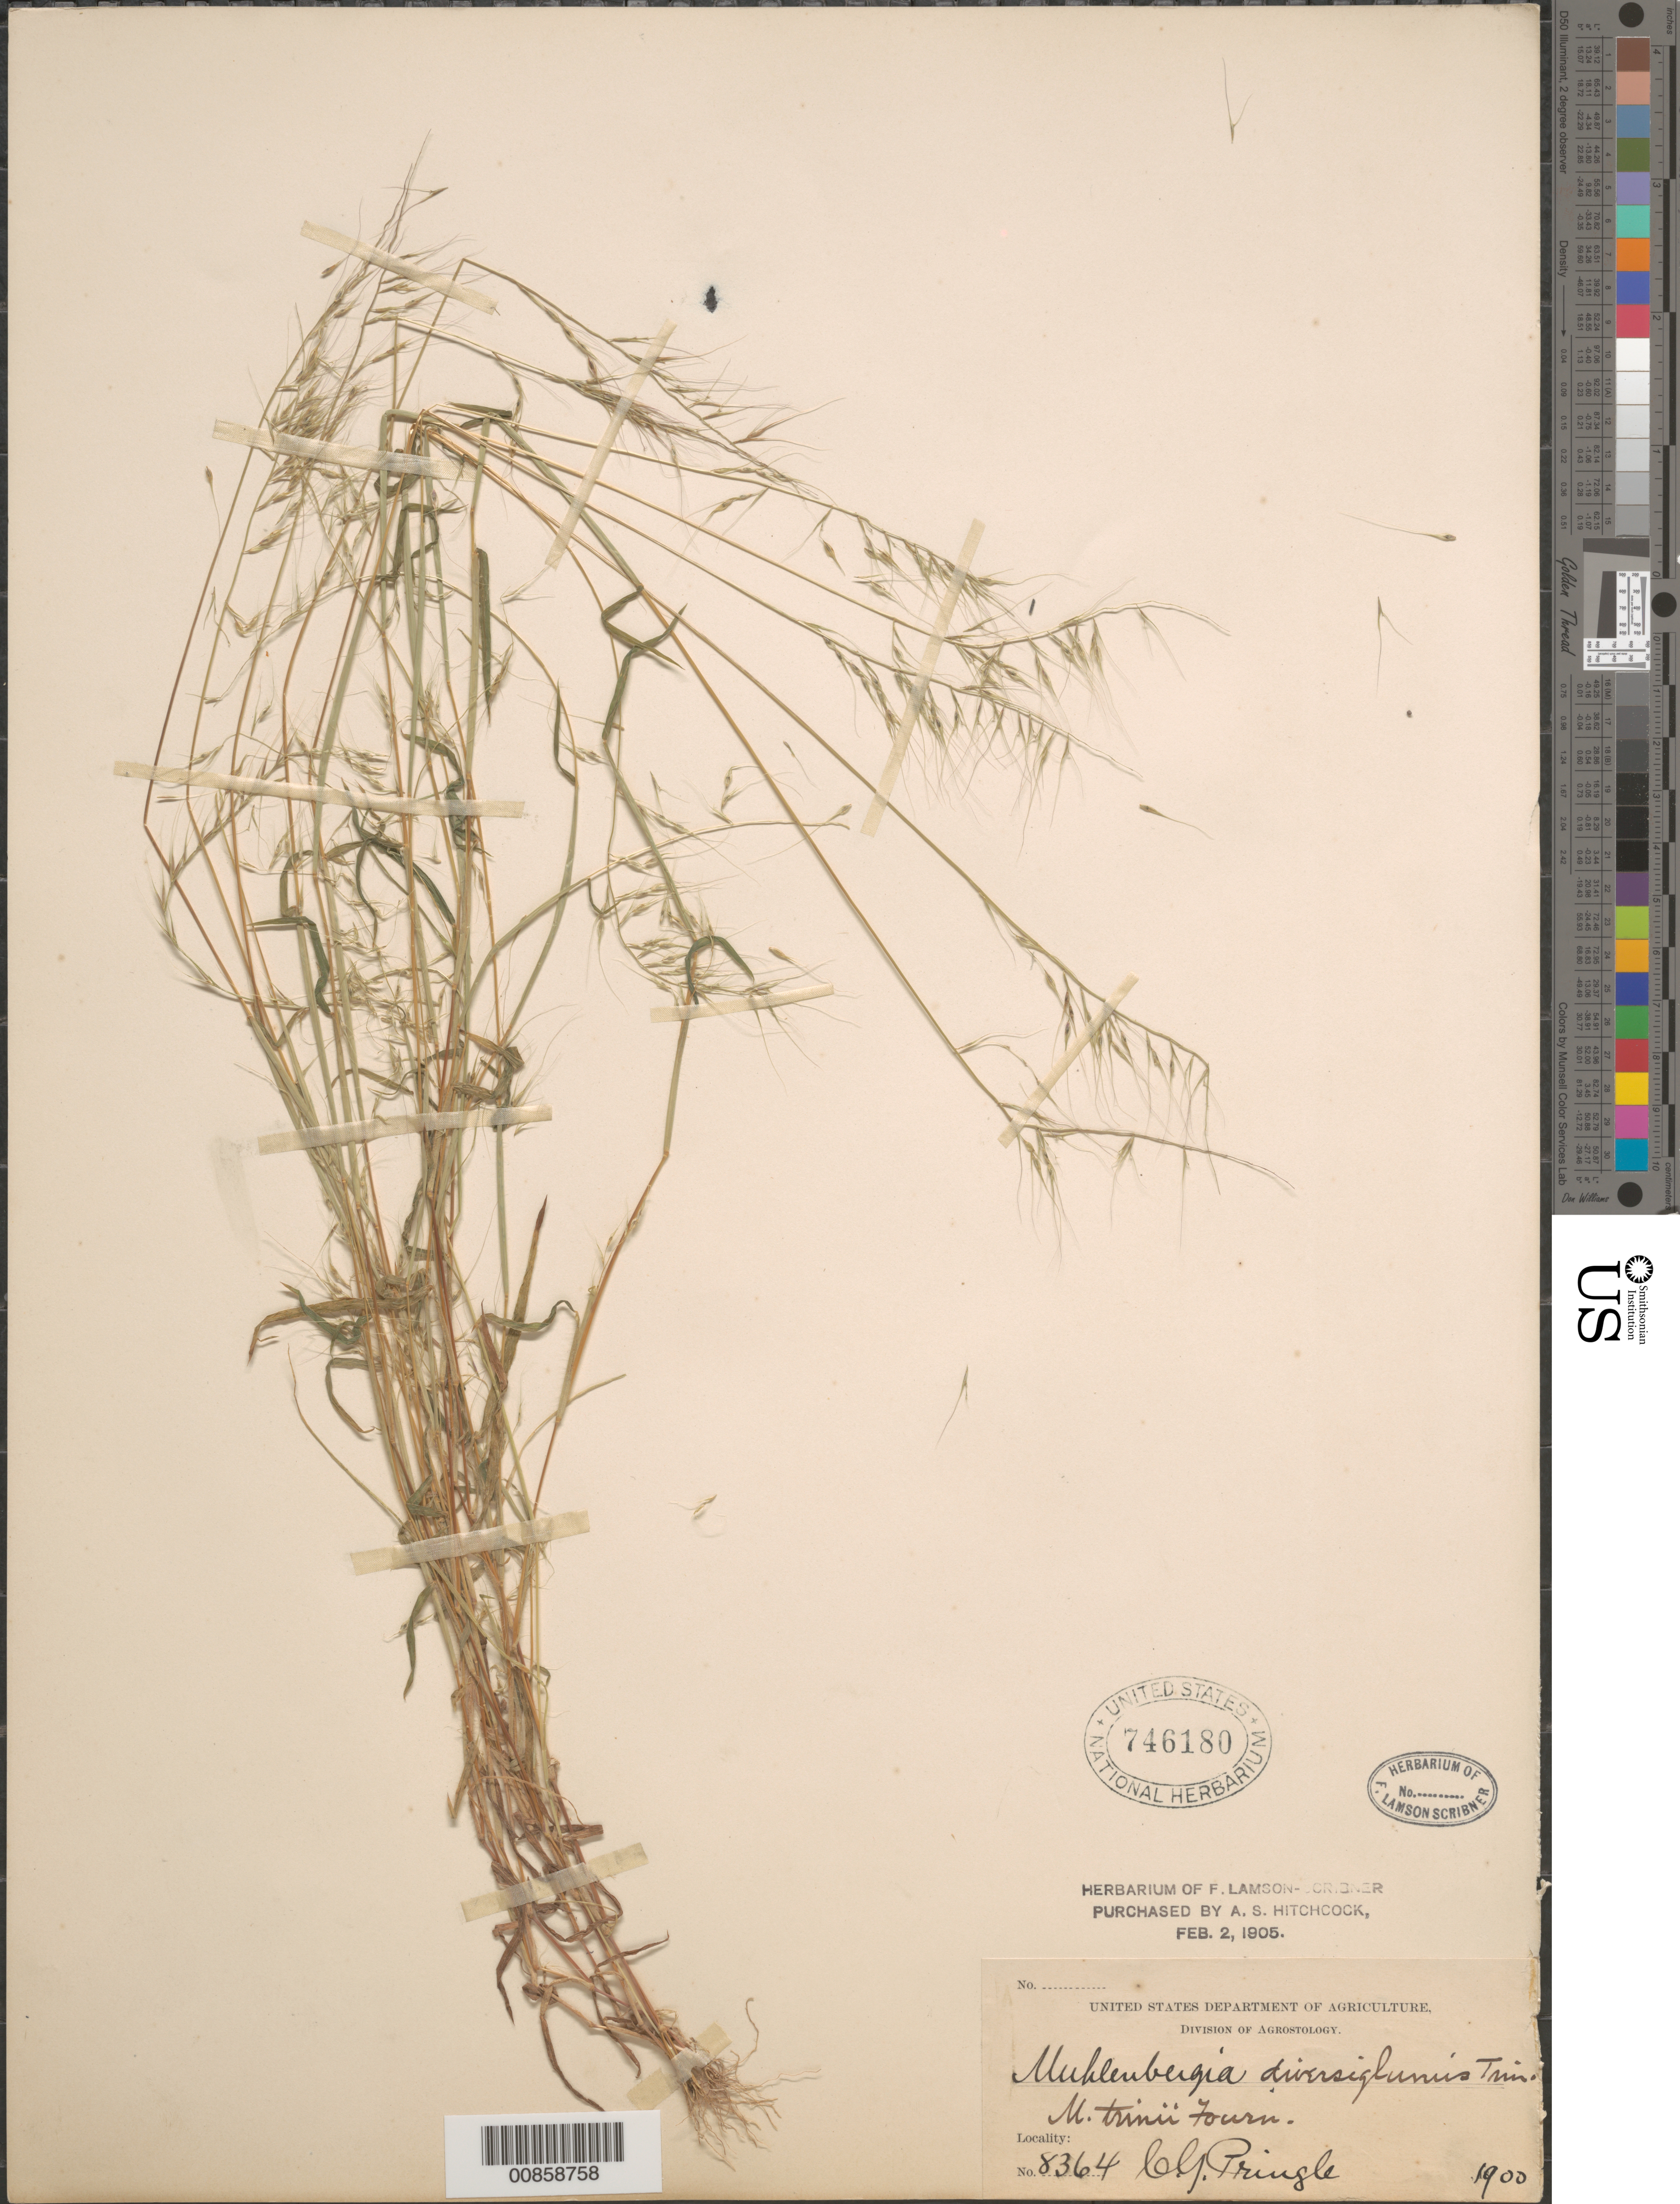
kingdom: Plantae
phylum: Tracheophyta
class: Liliopsida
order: Poales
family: Poaceae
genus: Muhlenbergia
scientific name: Muhlenbergia diversiglumis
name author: Trin.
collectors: C. G. Pringle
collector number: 8364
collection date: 1900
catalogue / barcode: US 746180